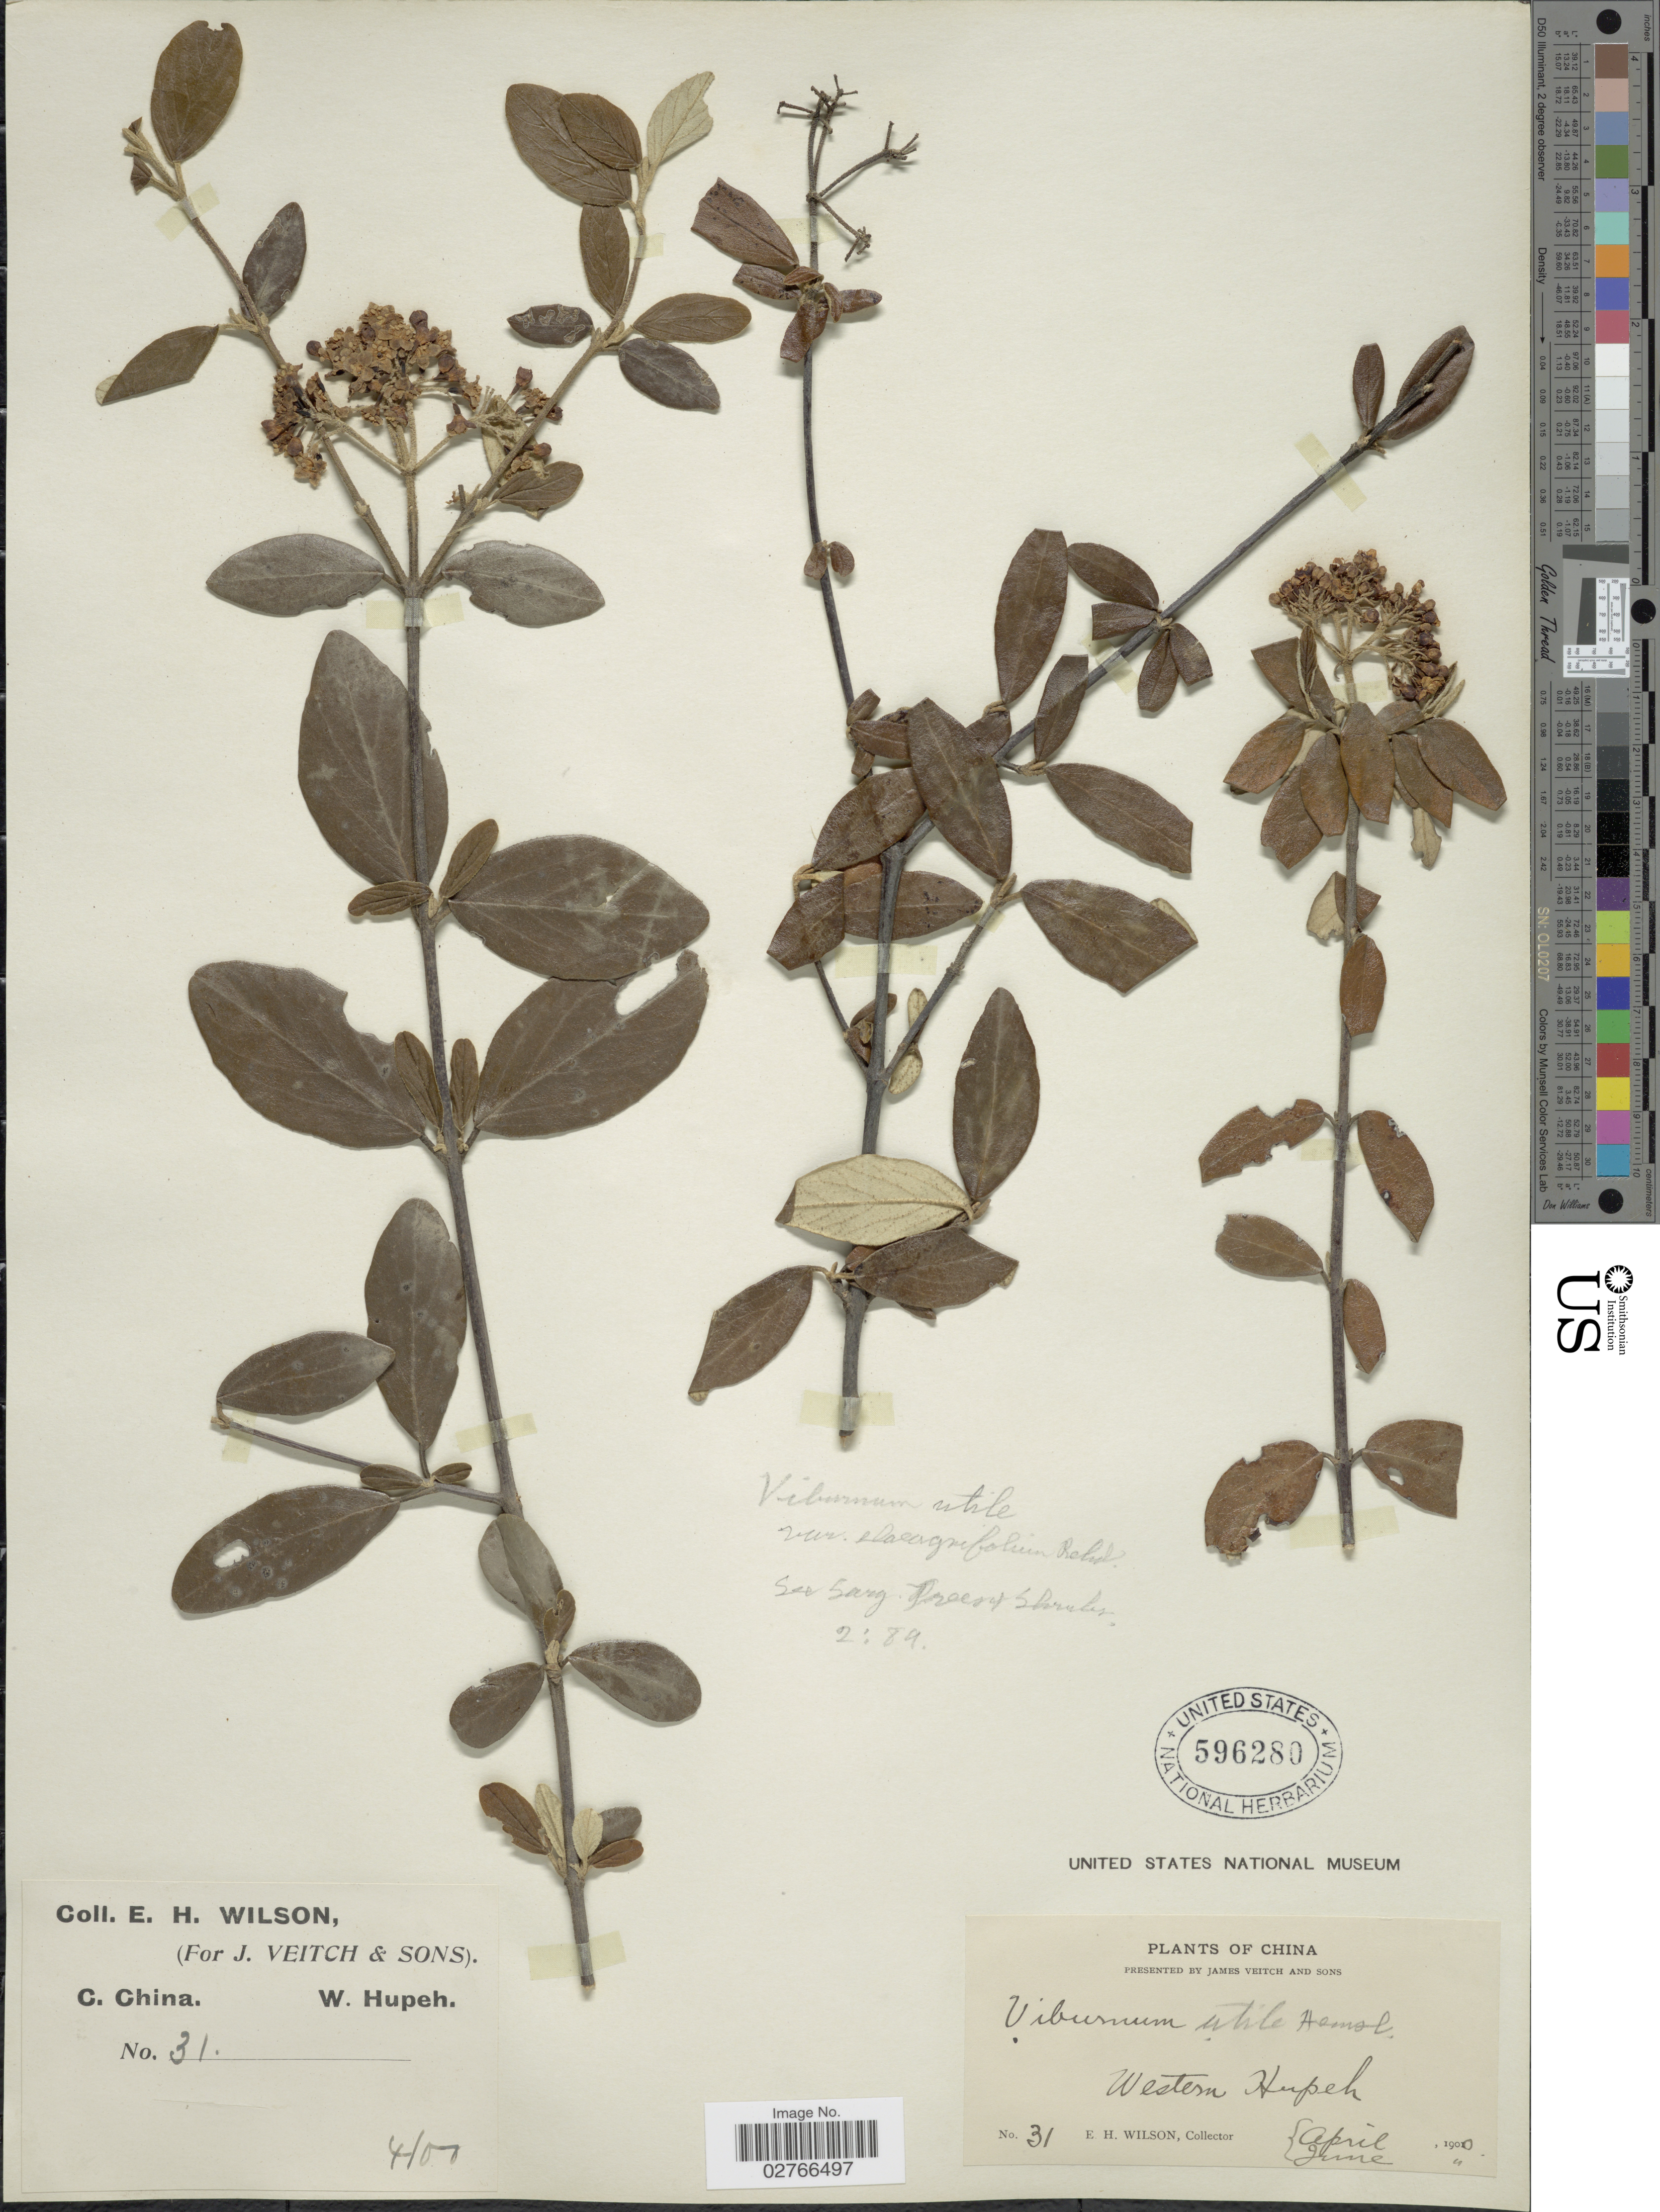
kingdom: Plantae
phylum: Tracheophyta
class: Magnoliopsida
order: Dipsacales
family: Viburnaceae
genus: Viburnum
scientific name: Viburnum utile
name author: Hemsl.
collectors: E. Wilson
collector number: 31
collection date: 1900-04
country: China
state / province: Hubei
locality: C. China, Western Hupeh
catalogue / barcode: US 596280